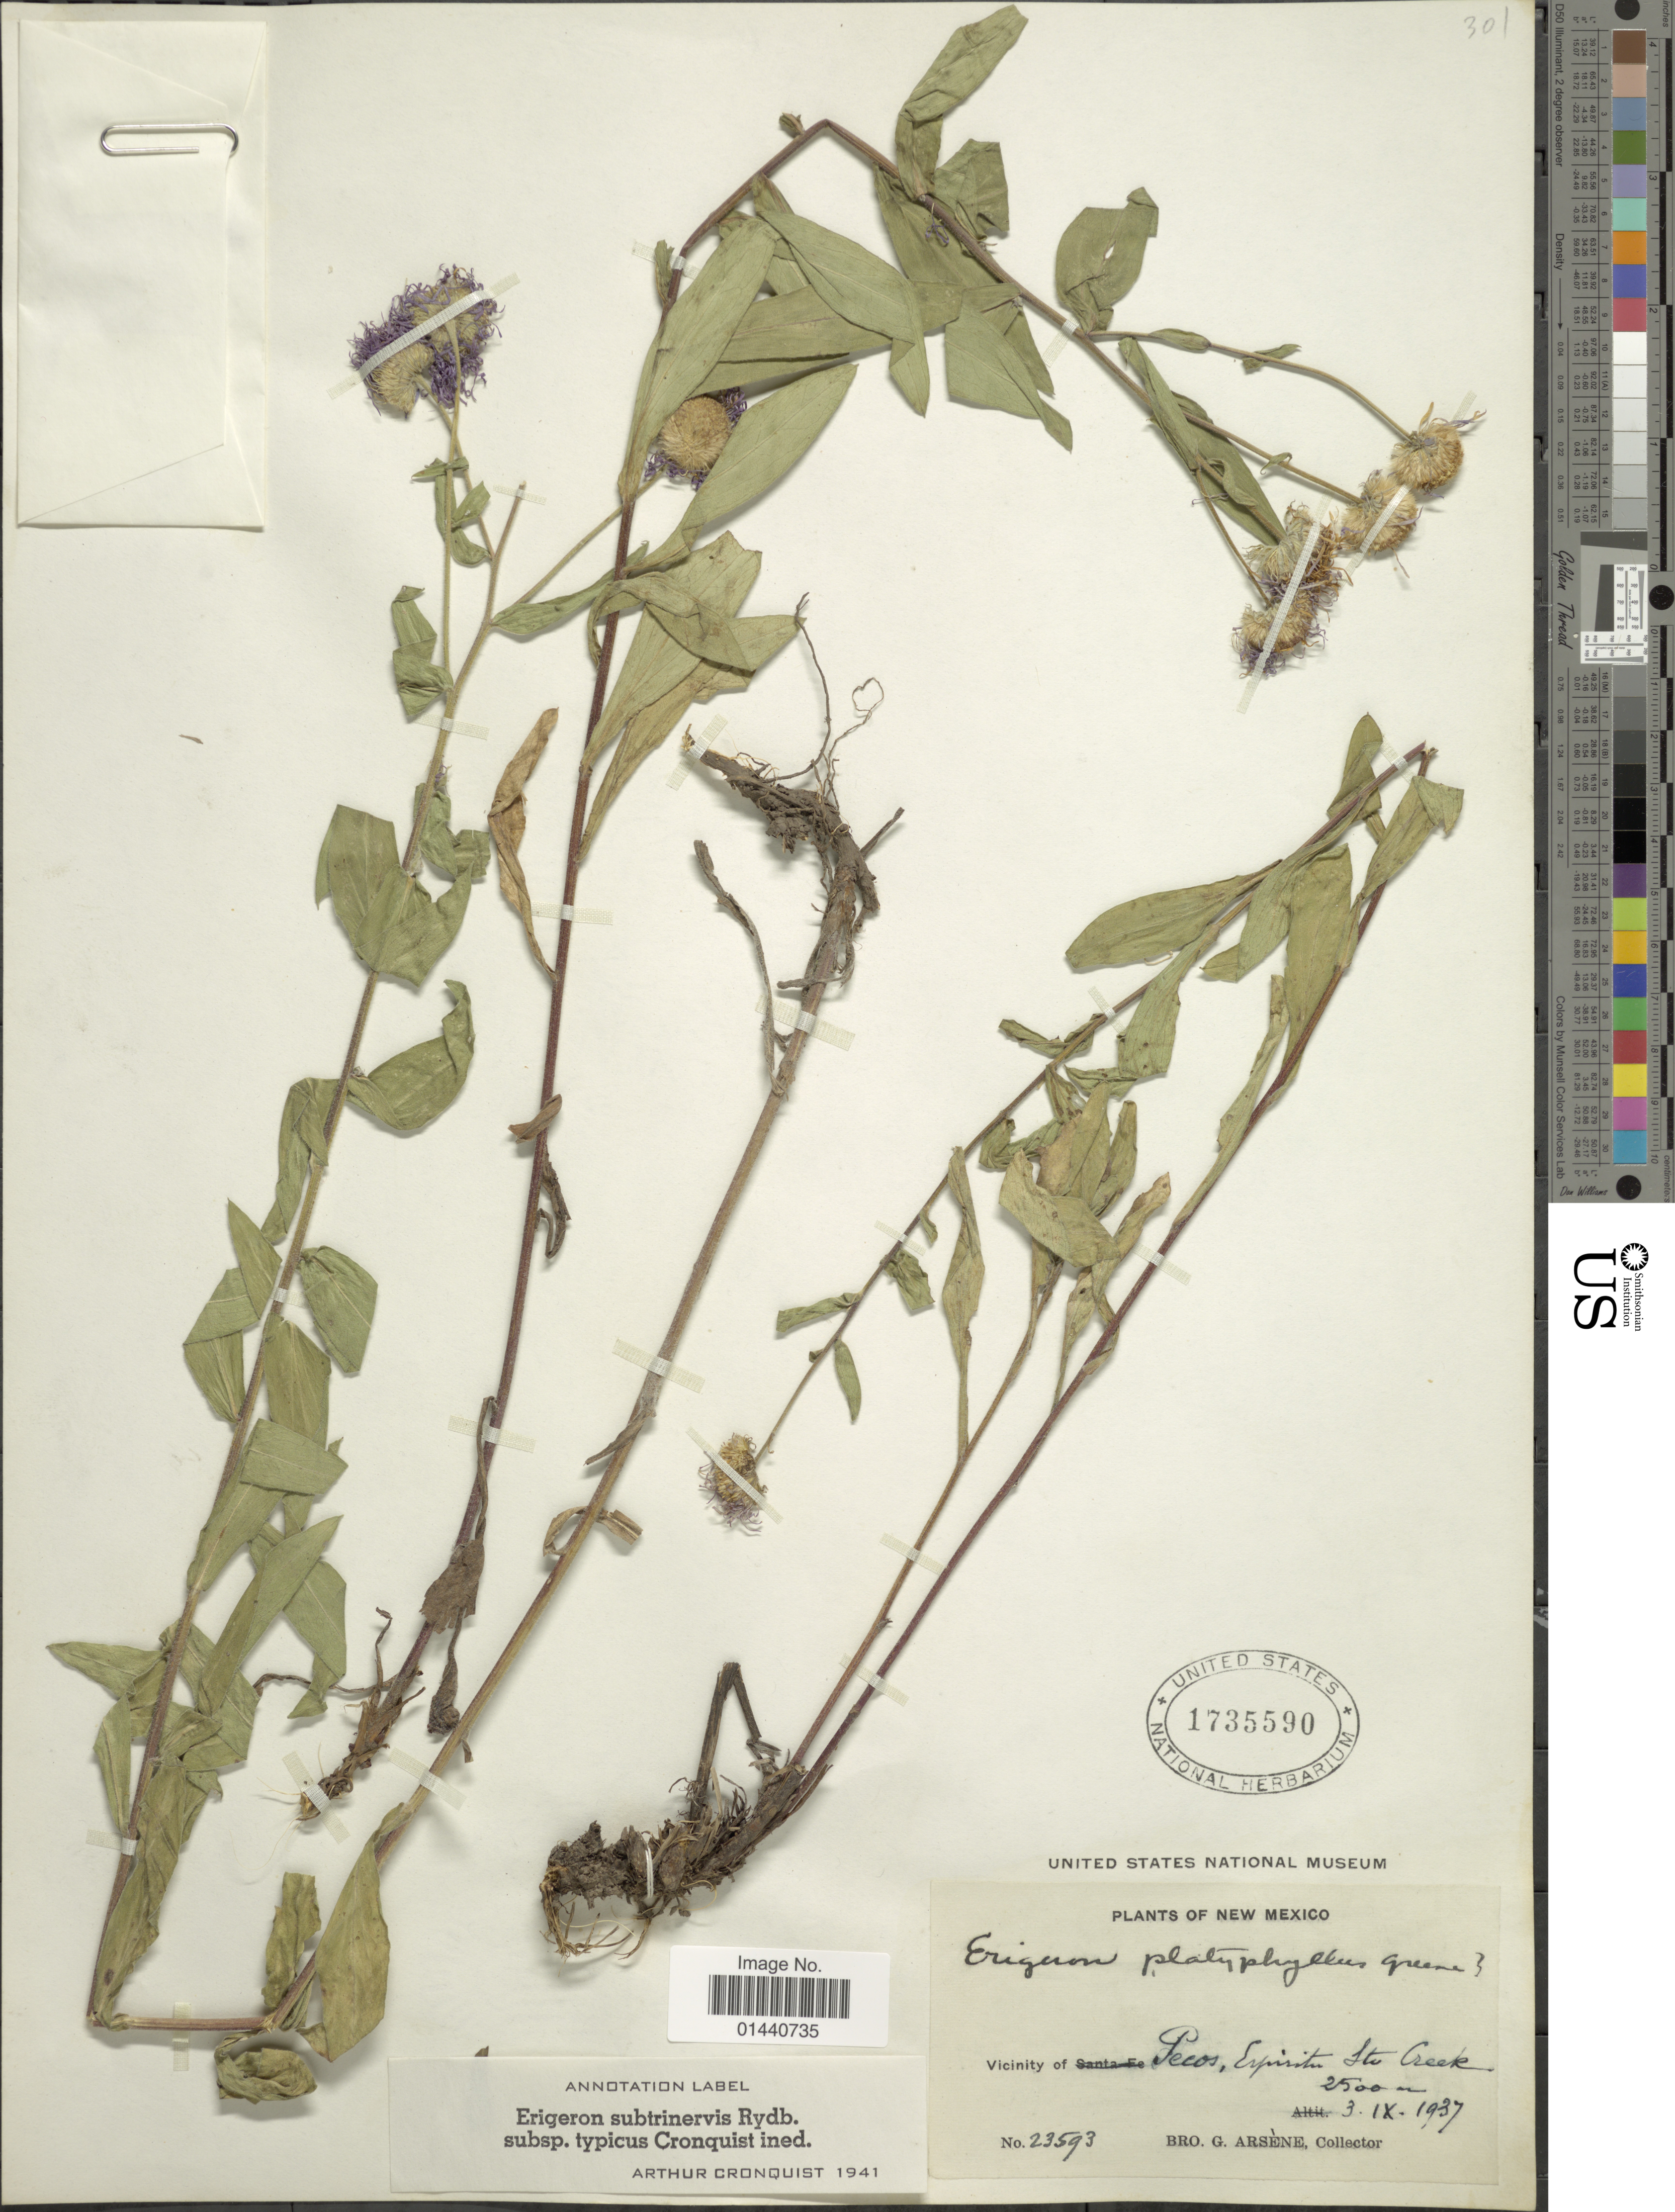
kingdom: Plantae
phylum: Tracheophyta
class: Magnoliopsida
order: Asterales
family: Asteraceae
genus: Erigeron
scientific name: Erigeron subtrinervis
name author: Rydb. ex Porter & Britton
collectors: Bro. G. Arsène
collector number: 23593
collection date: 1937-09-03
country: United States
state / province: New Mexico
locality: Vicinity of Pecos, Espiritu Sto Creek.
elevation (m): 2500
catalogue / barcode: US 1735590